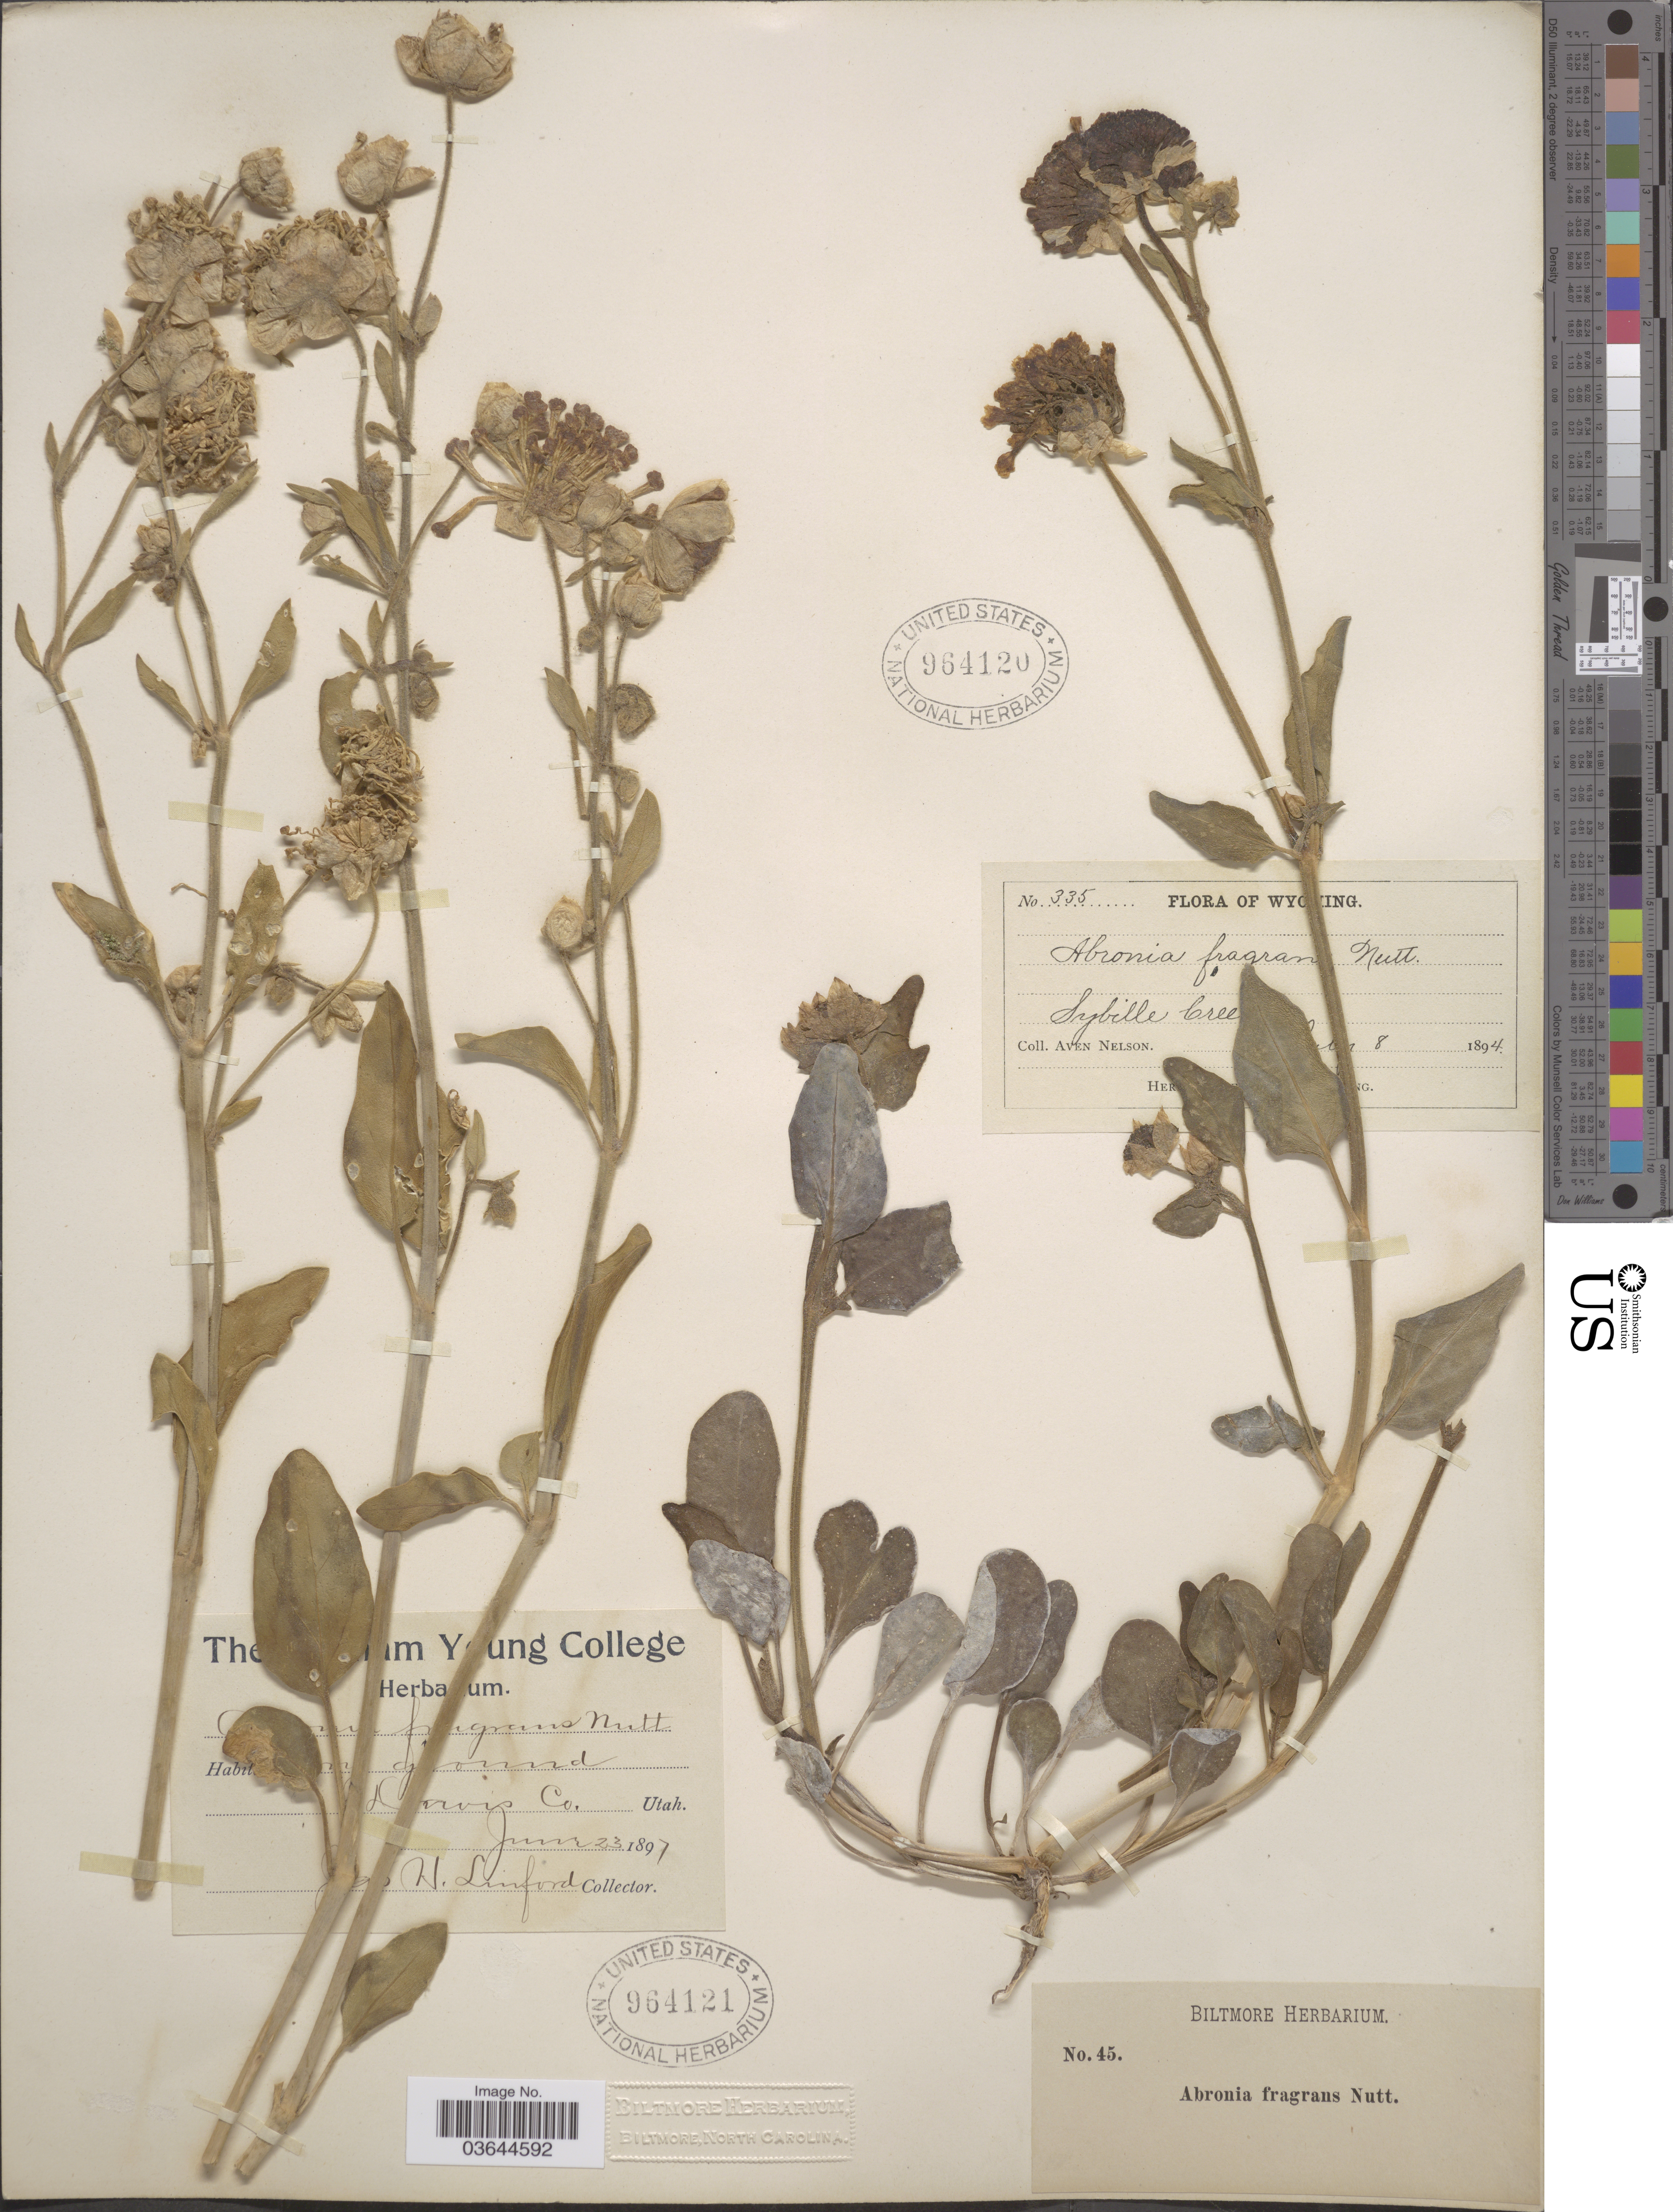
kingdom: Plantae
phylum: Tracheophyta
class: Magnoliopsida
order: Caryophyllales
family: Nyctaginaceae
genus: Abronia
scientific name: Abronia elliptica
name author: A. Nelson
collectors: A. Nelson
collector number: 335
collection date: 1894-02-08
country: United States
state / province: Wyoming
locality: Sybille Creek.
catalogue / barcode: US 964120